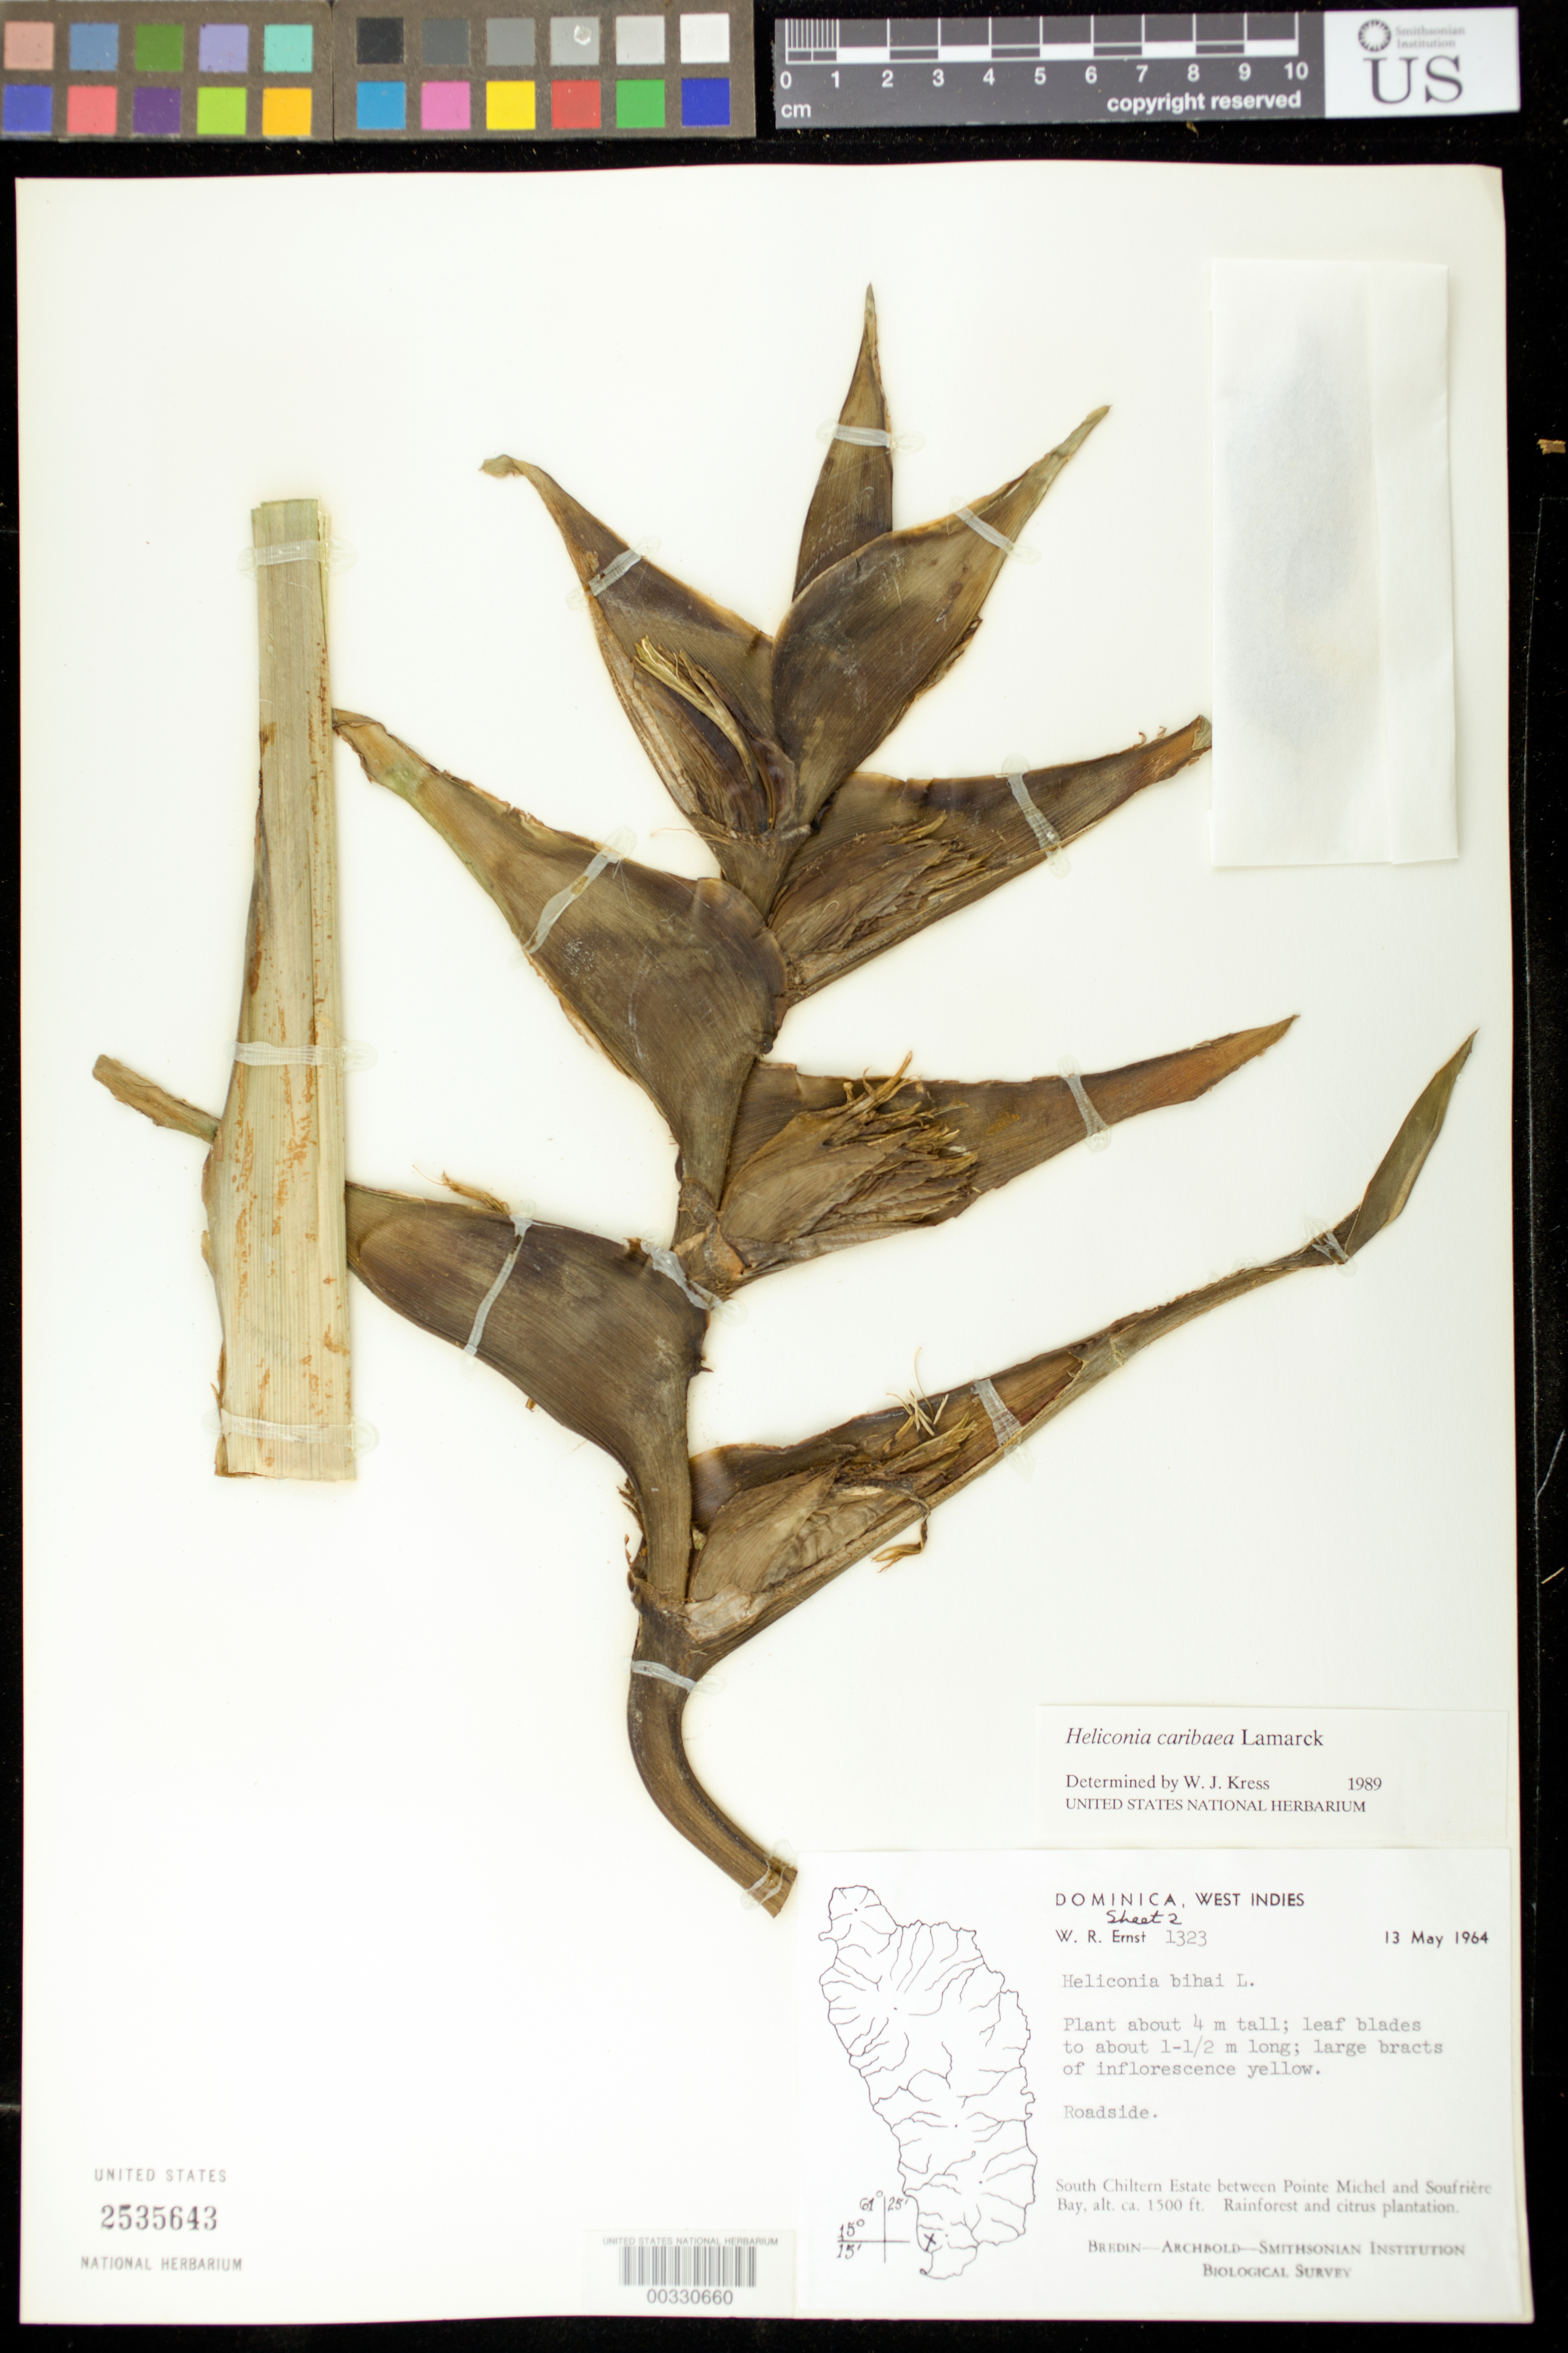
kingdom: Plantae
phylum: Tracheophyta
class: Liliopsida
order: Zingiberales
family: Heliconiaceae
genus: Heliconia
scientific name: Heliconia caribaea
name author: Lam.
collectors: W. R. Ernst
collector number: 1323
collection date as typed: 13 May 1964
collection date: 1964-05-13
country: Dominica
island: Dominica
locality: South chiltern estate between pointe michel and soufriere bay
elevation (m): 457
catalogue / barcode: US 2535643